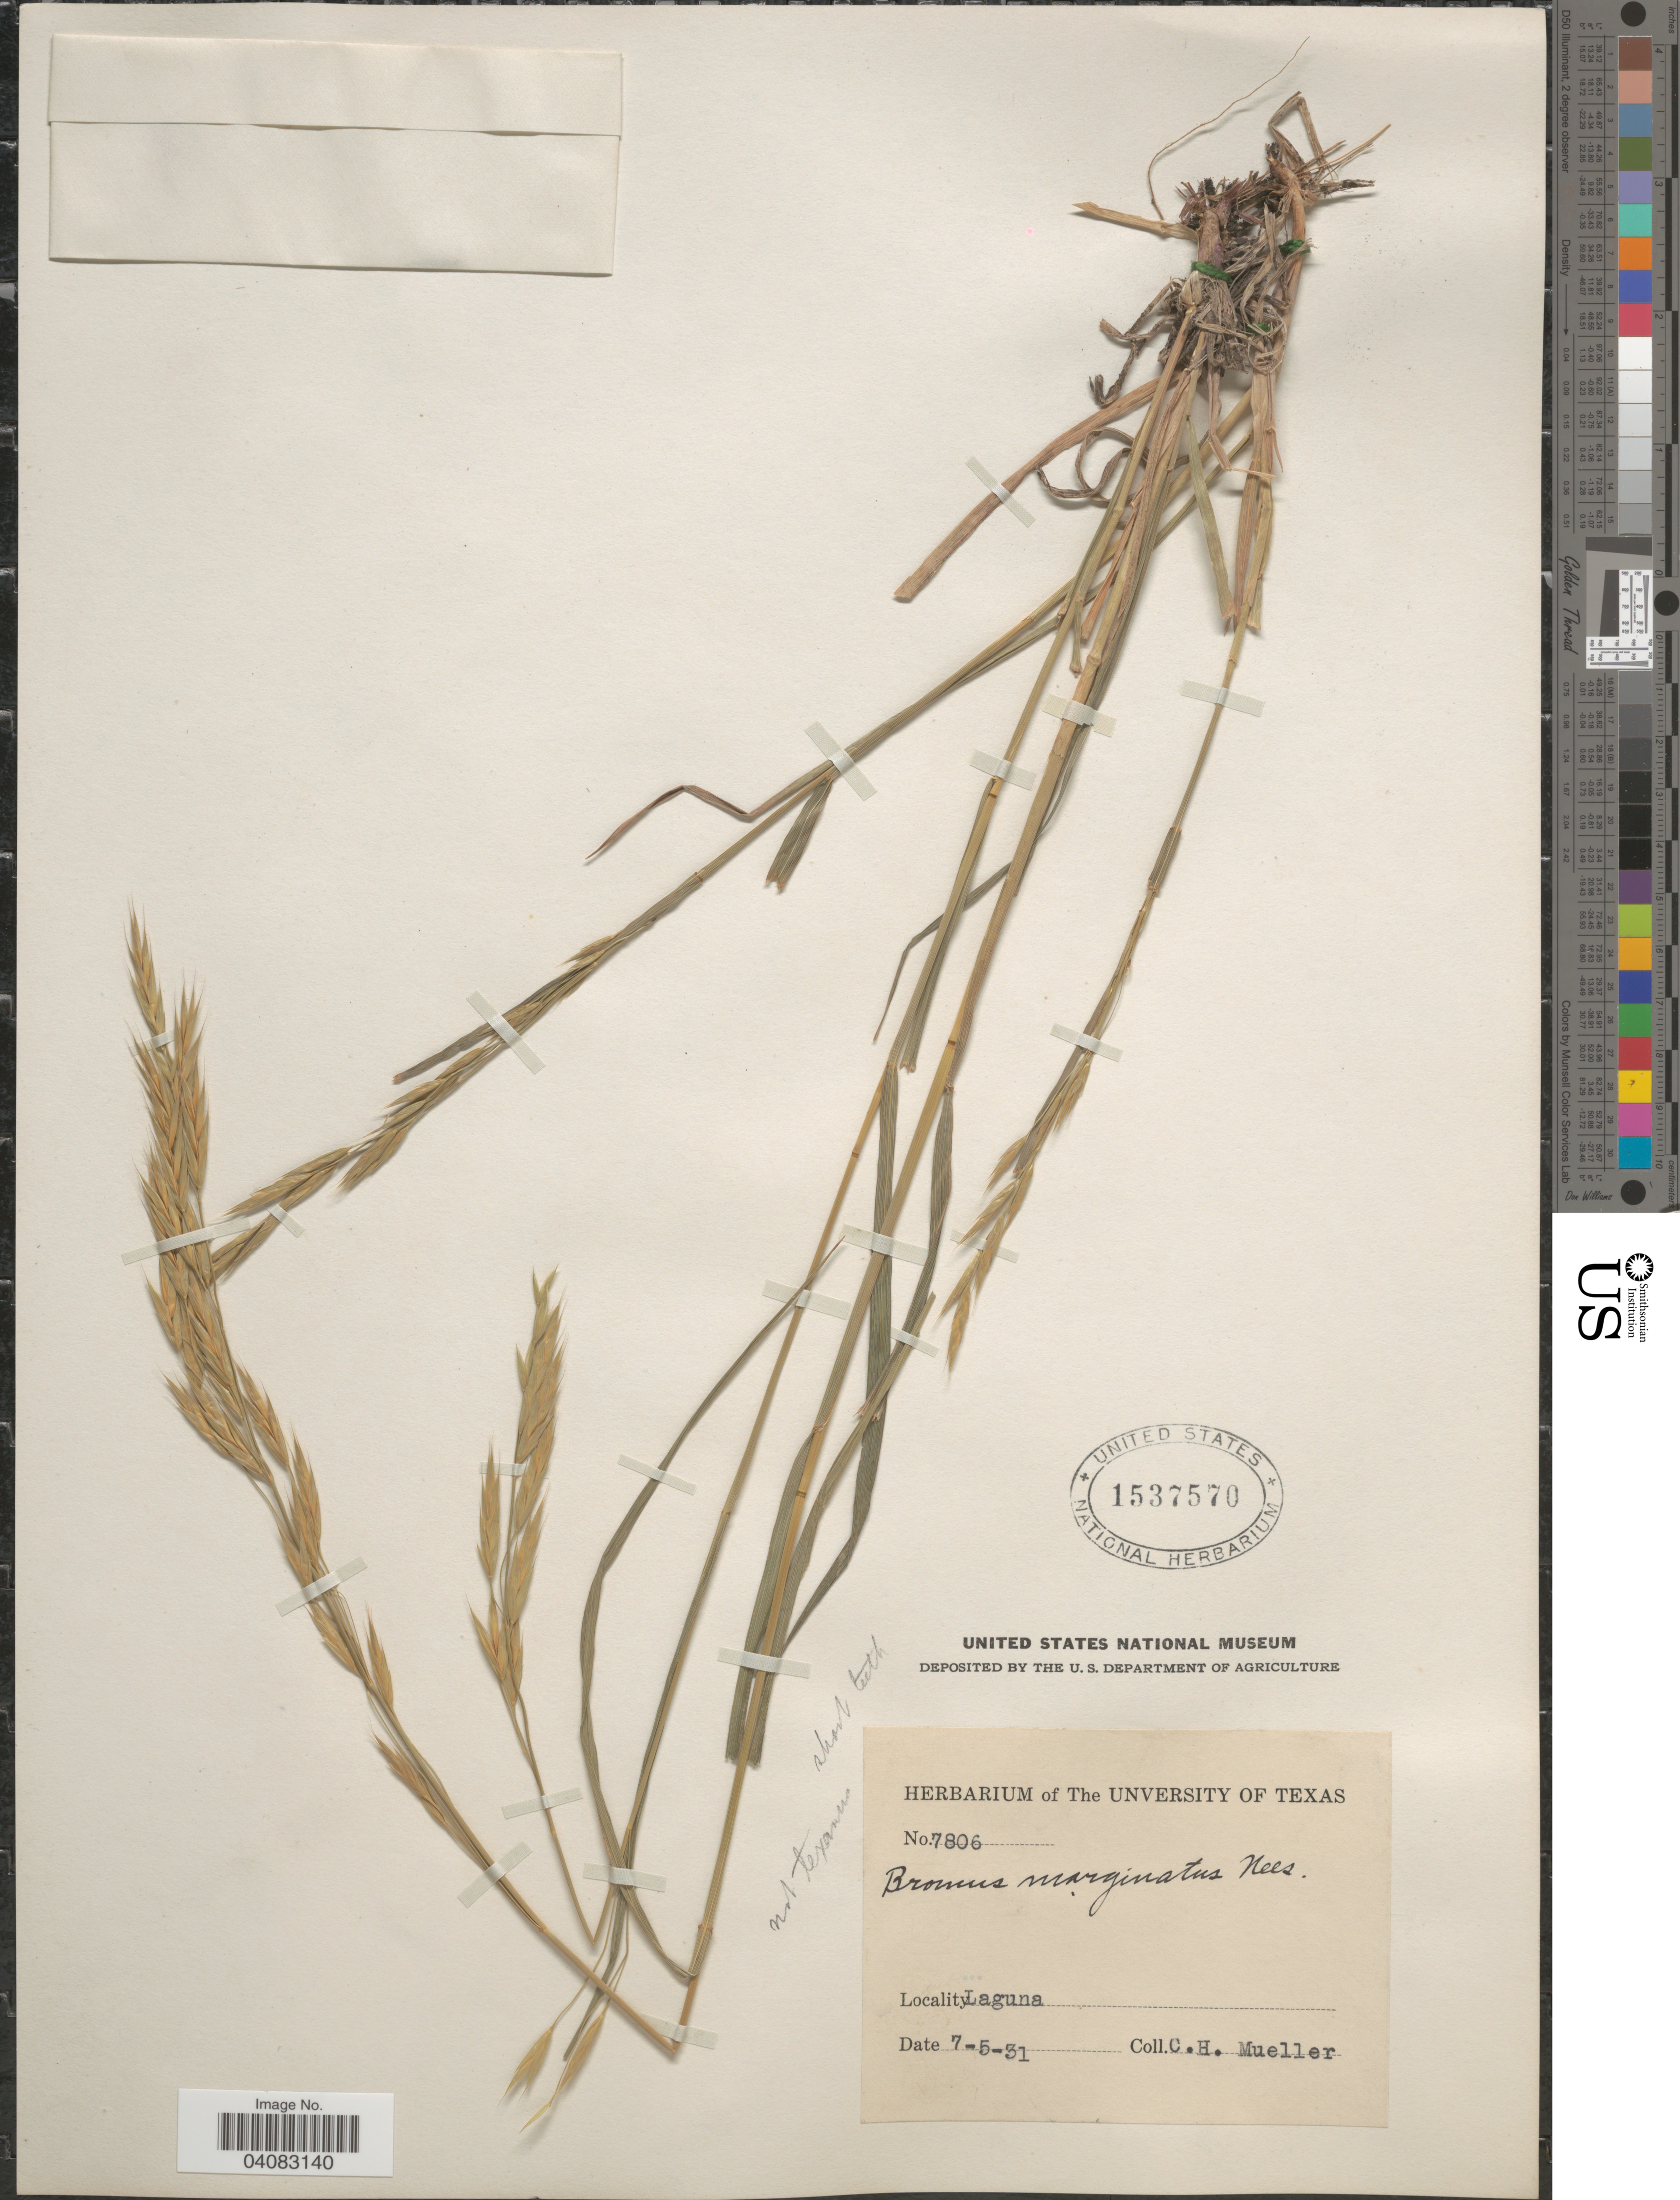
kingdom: Plantae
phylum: Tracheophyta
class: Liliopsida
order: Poales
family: Poaceae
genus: Bromus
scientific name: Bromus marginatus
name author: Nees ex Steud.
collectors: C. H. Mueller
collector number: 7806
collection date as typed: Transcribed d/m/y: 5/7/31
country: United States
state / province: Texas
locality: Laguna.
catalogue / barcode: US 1537570